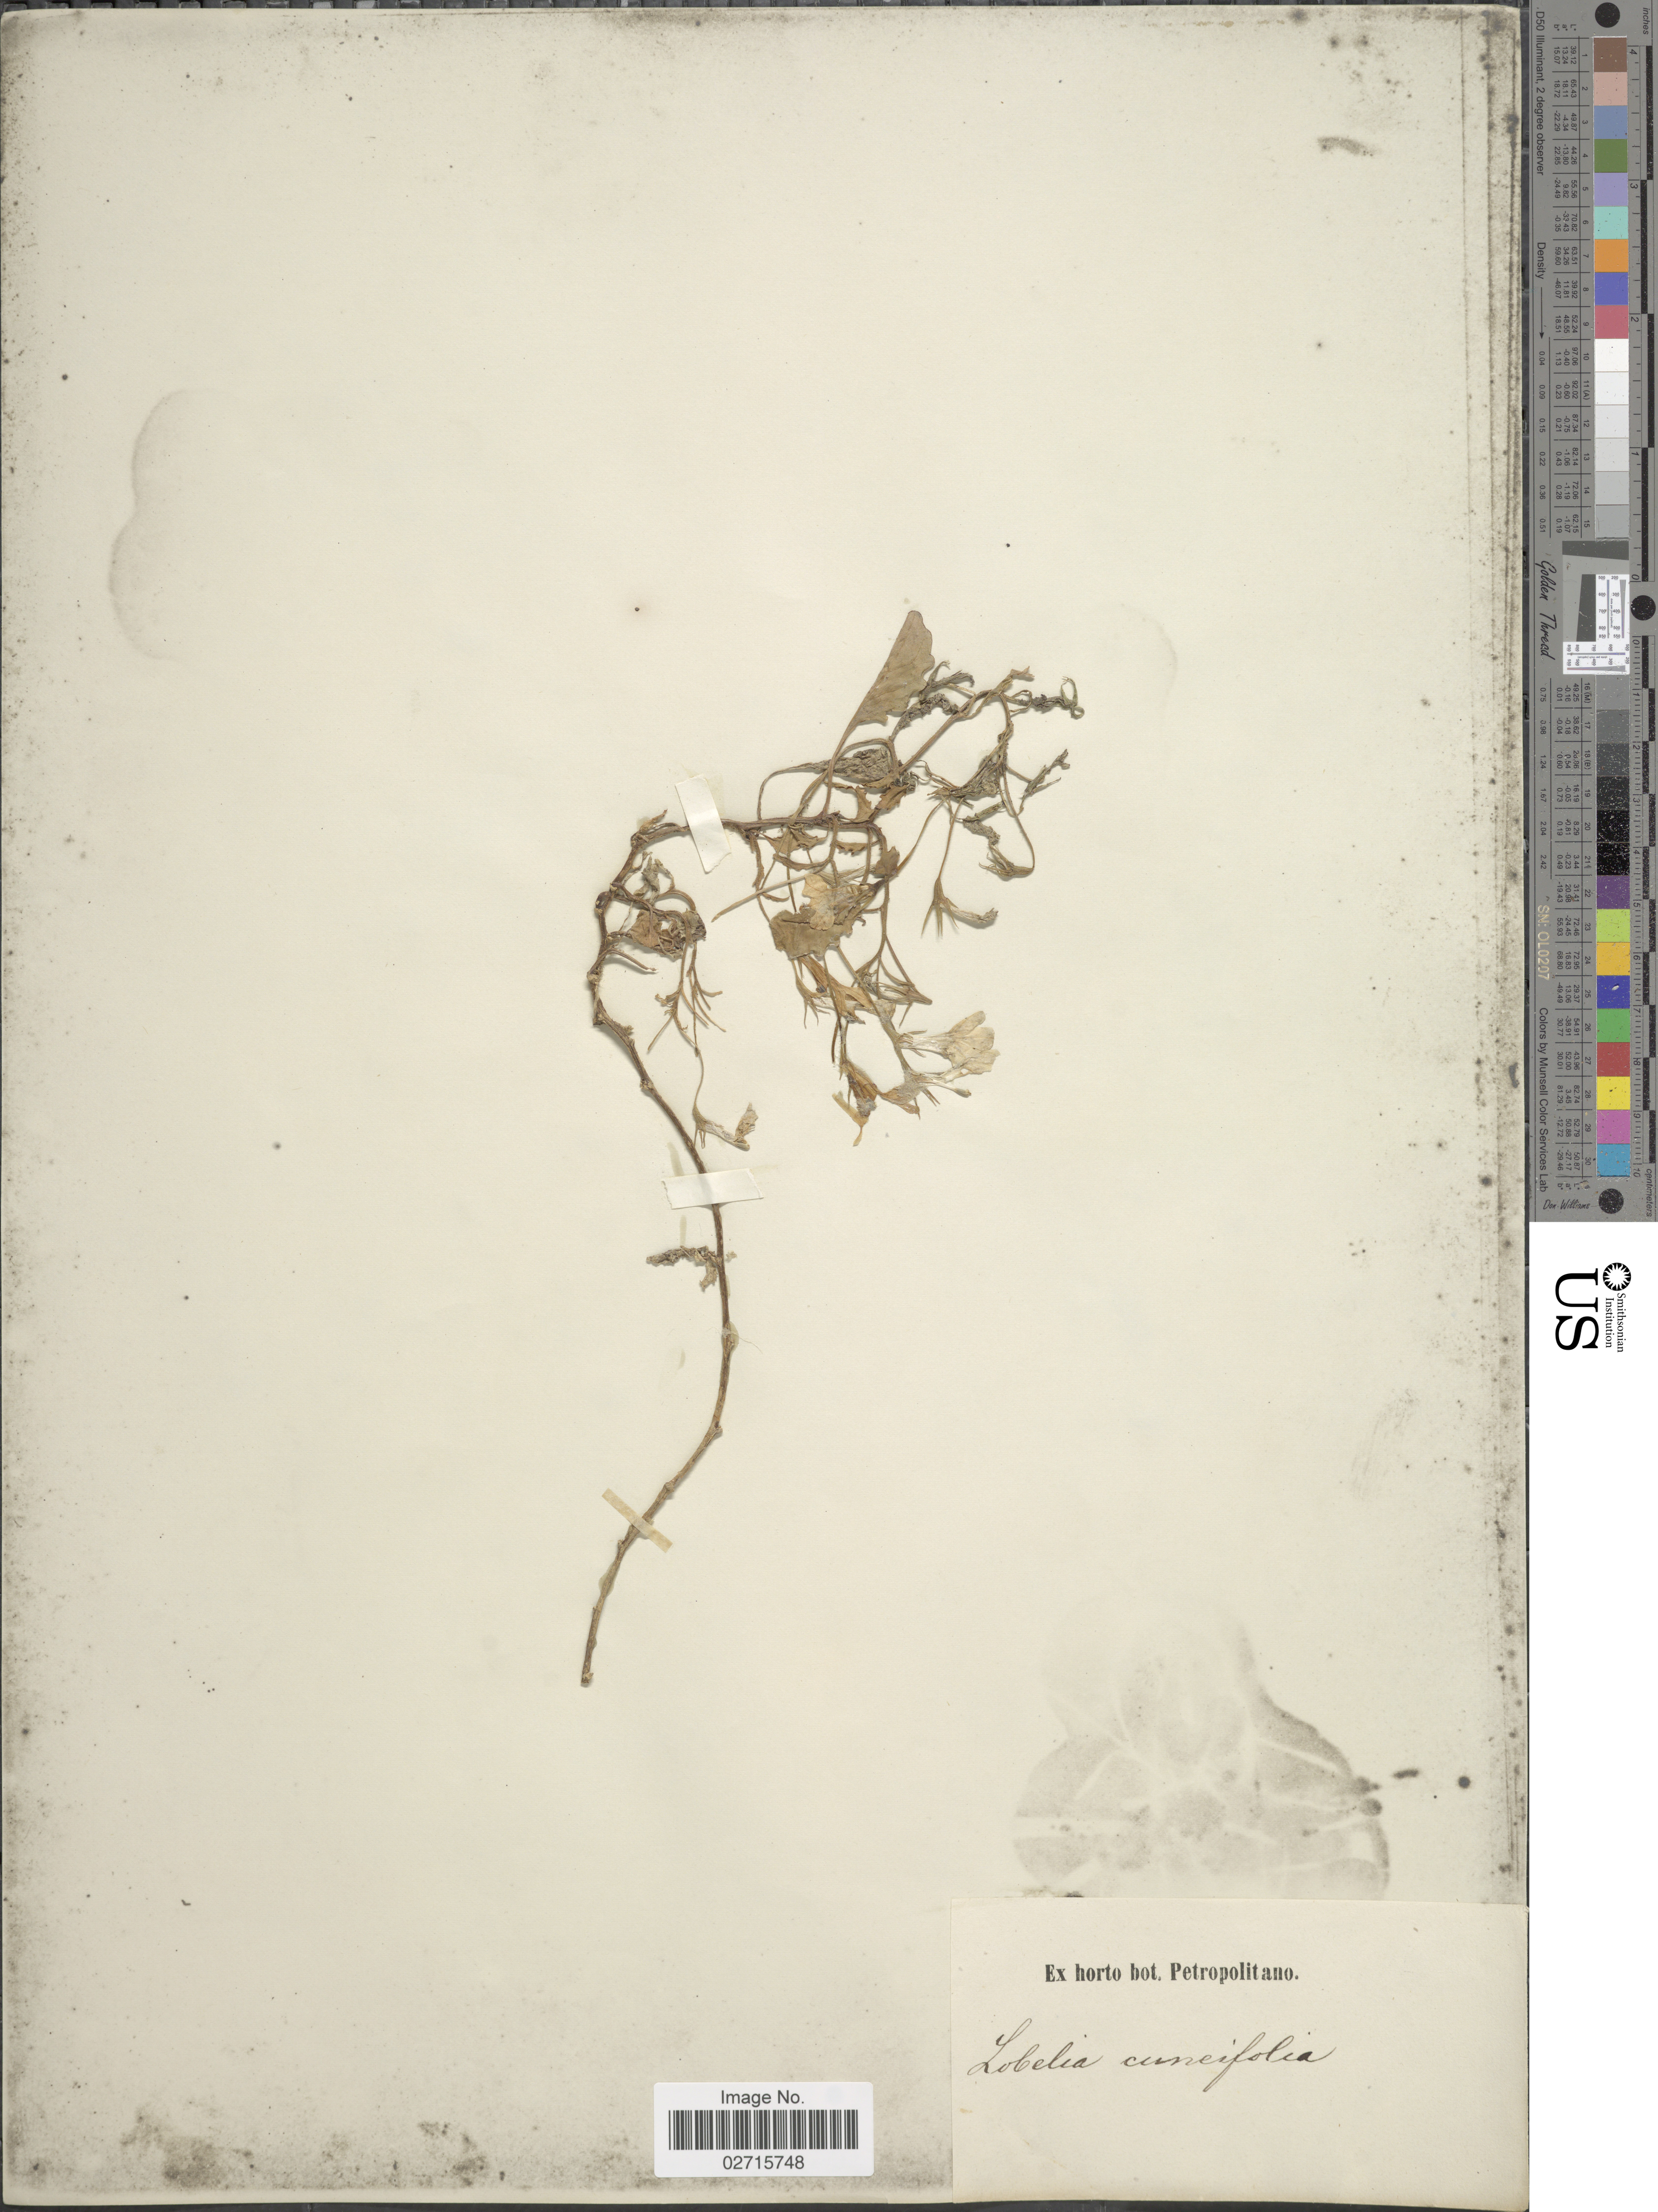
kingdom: Plantae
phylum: Tracheophyta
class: Magnoliopsida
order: Asterales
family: Campanulaceae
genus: Lobelia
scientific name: Lobelia cuneifolia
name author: Link & Otto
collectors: ex Horto Bot. Petropolitano